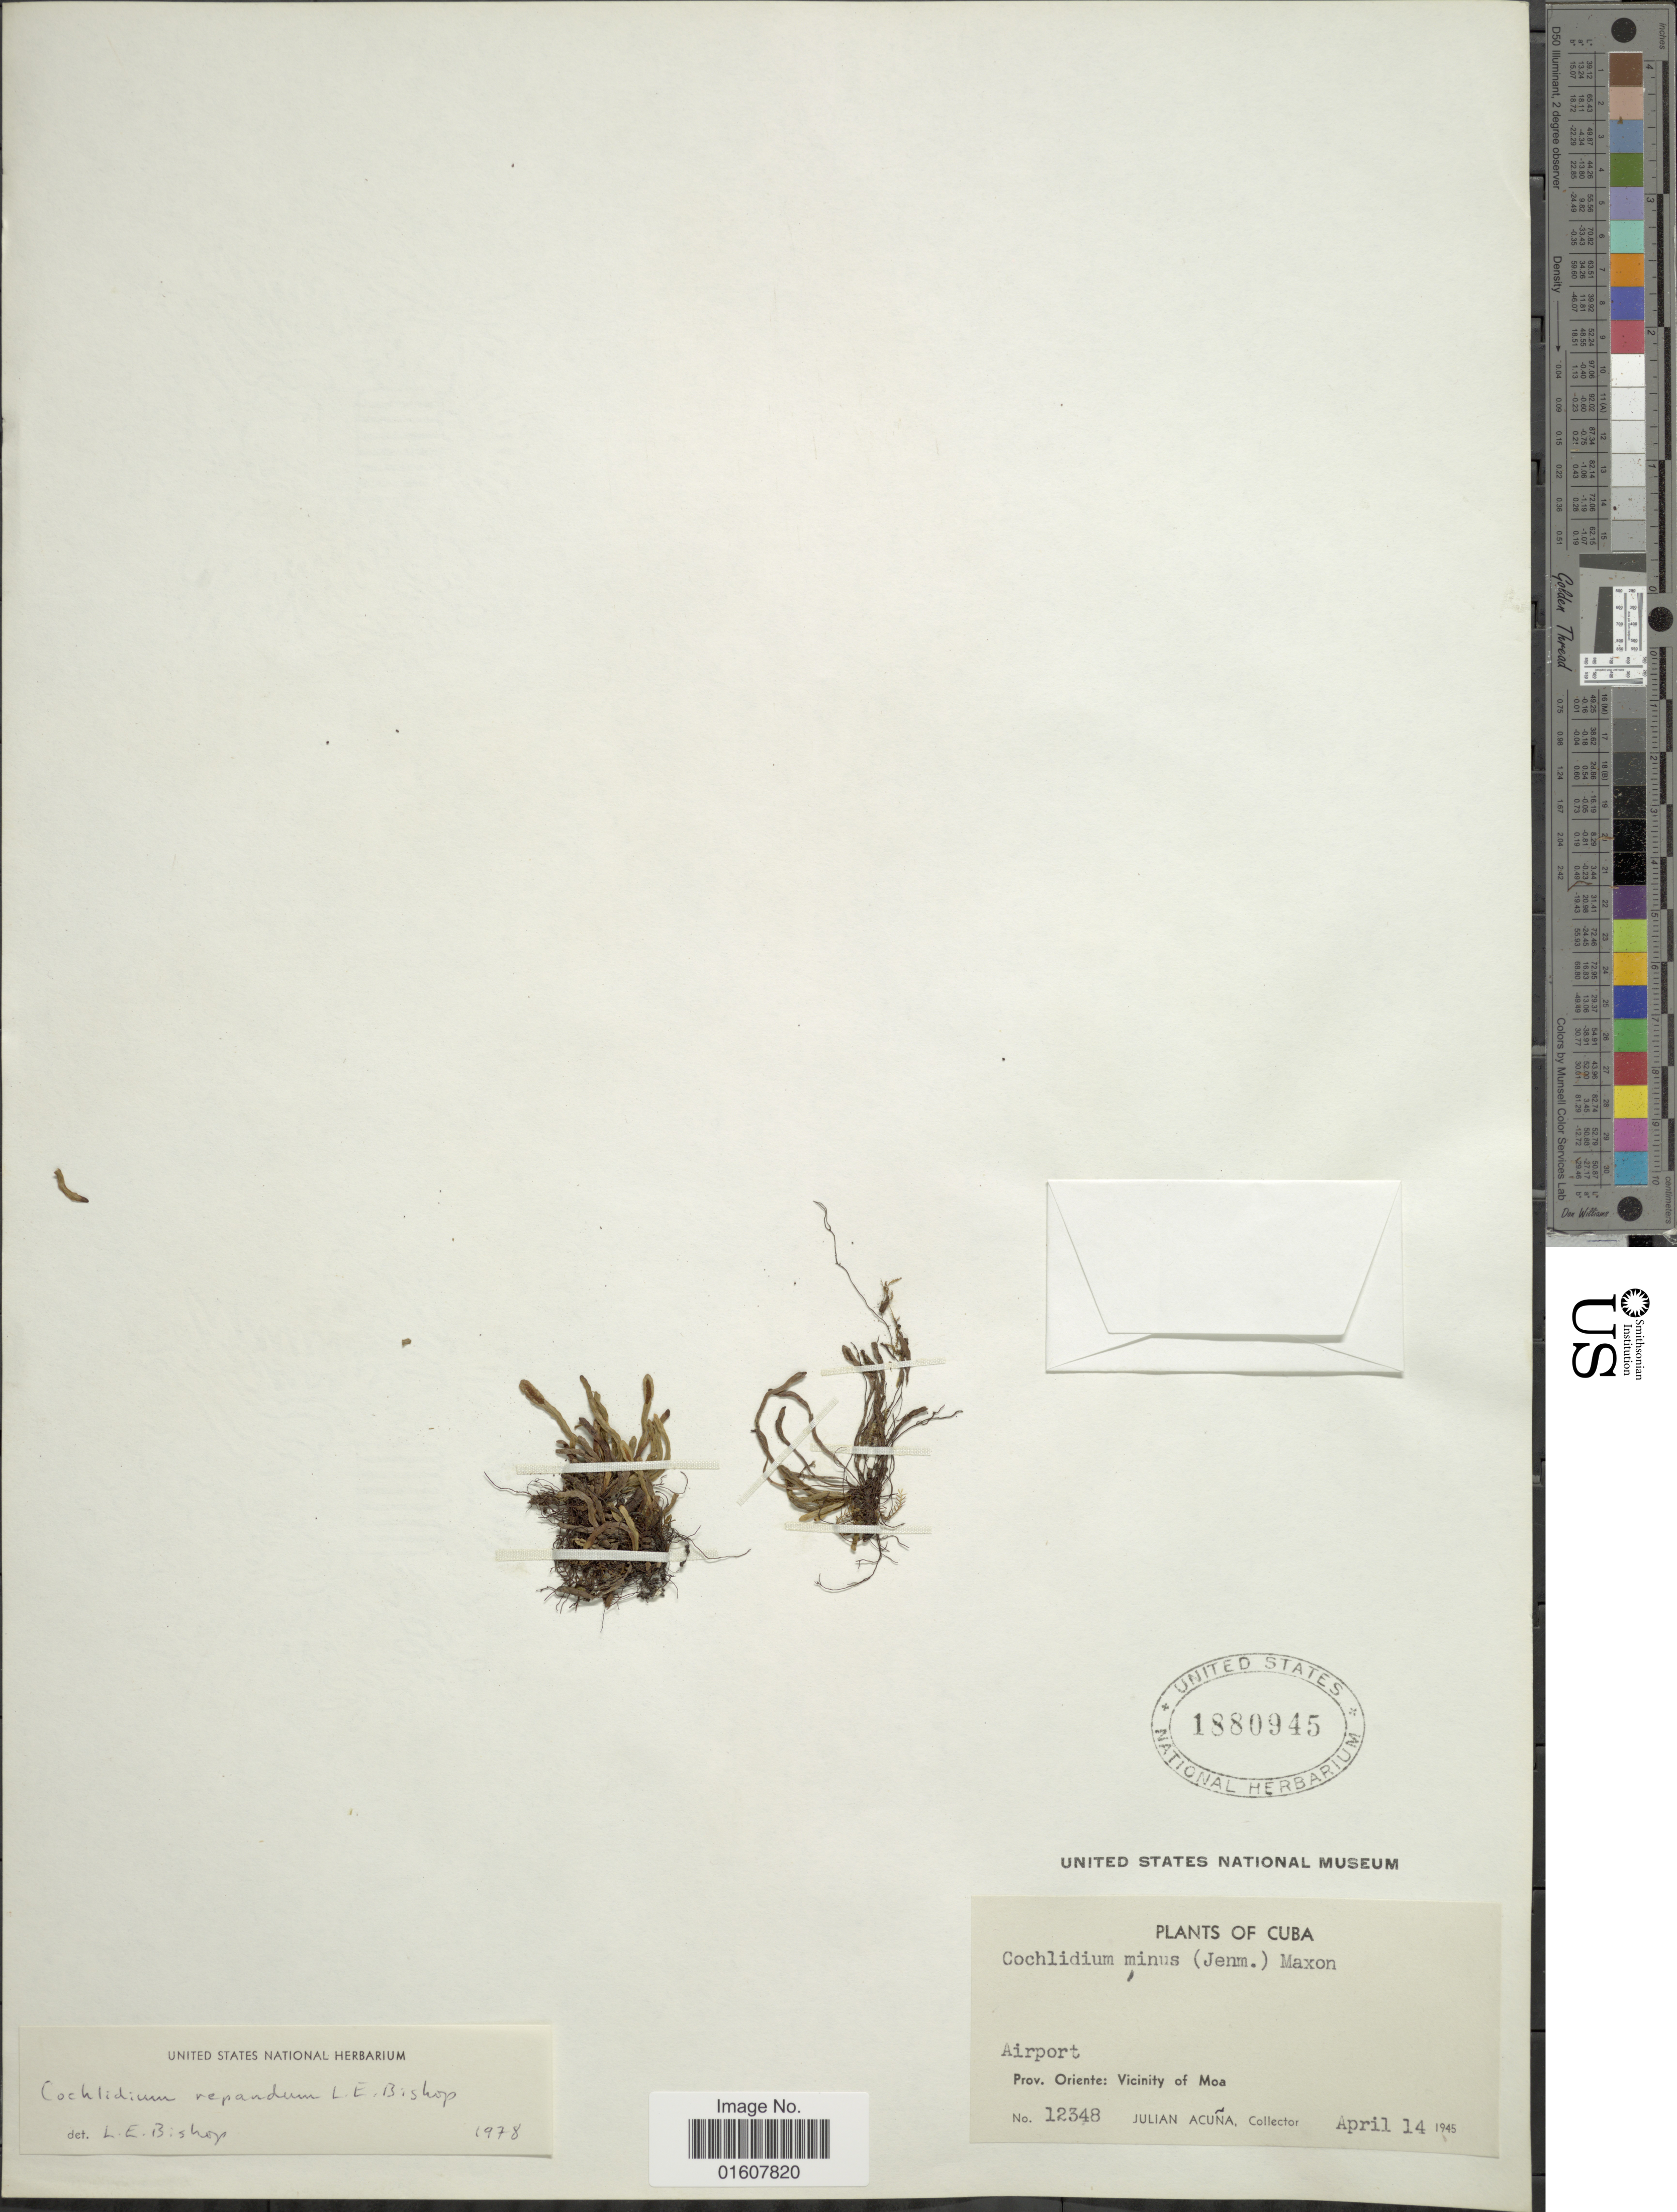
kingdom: Plantae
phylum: Tracheophyta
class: Polypodiopsida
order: Polypodiales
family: Polypodiaceae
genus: Cochlidium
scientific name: Cochlidium repandum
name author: L.E. Bishop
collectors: J. B. Acuña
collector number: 12348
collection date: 1945-04-14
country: Cuba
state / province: Oriente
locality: Airport, Vicinity of Moa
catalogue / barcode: US 1880945